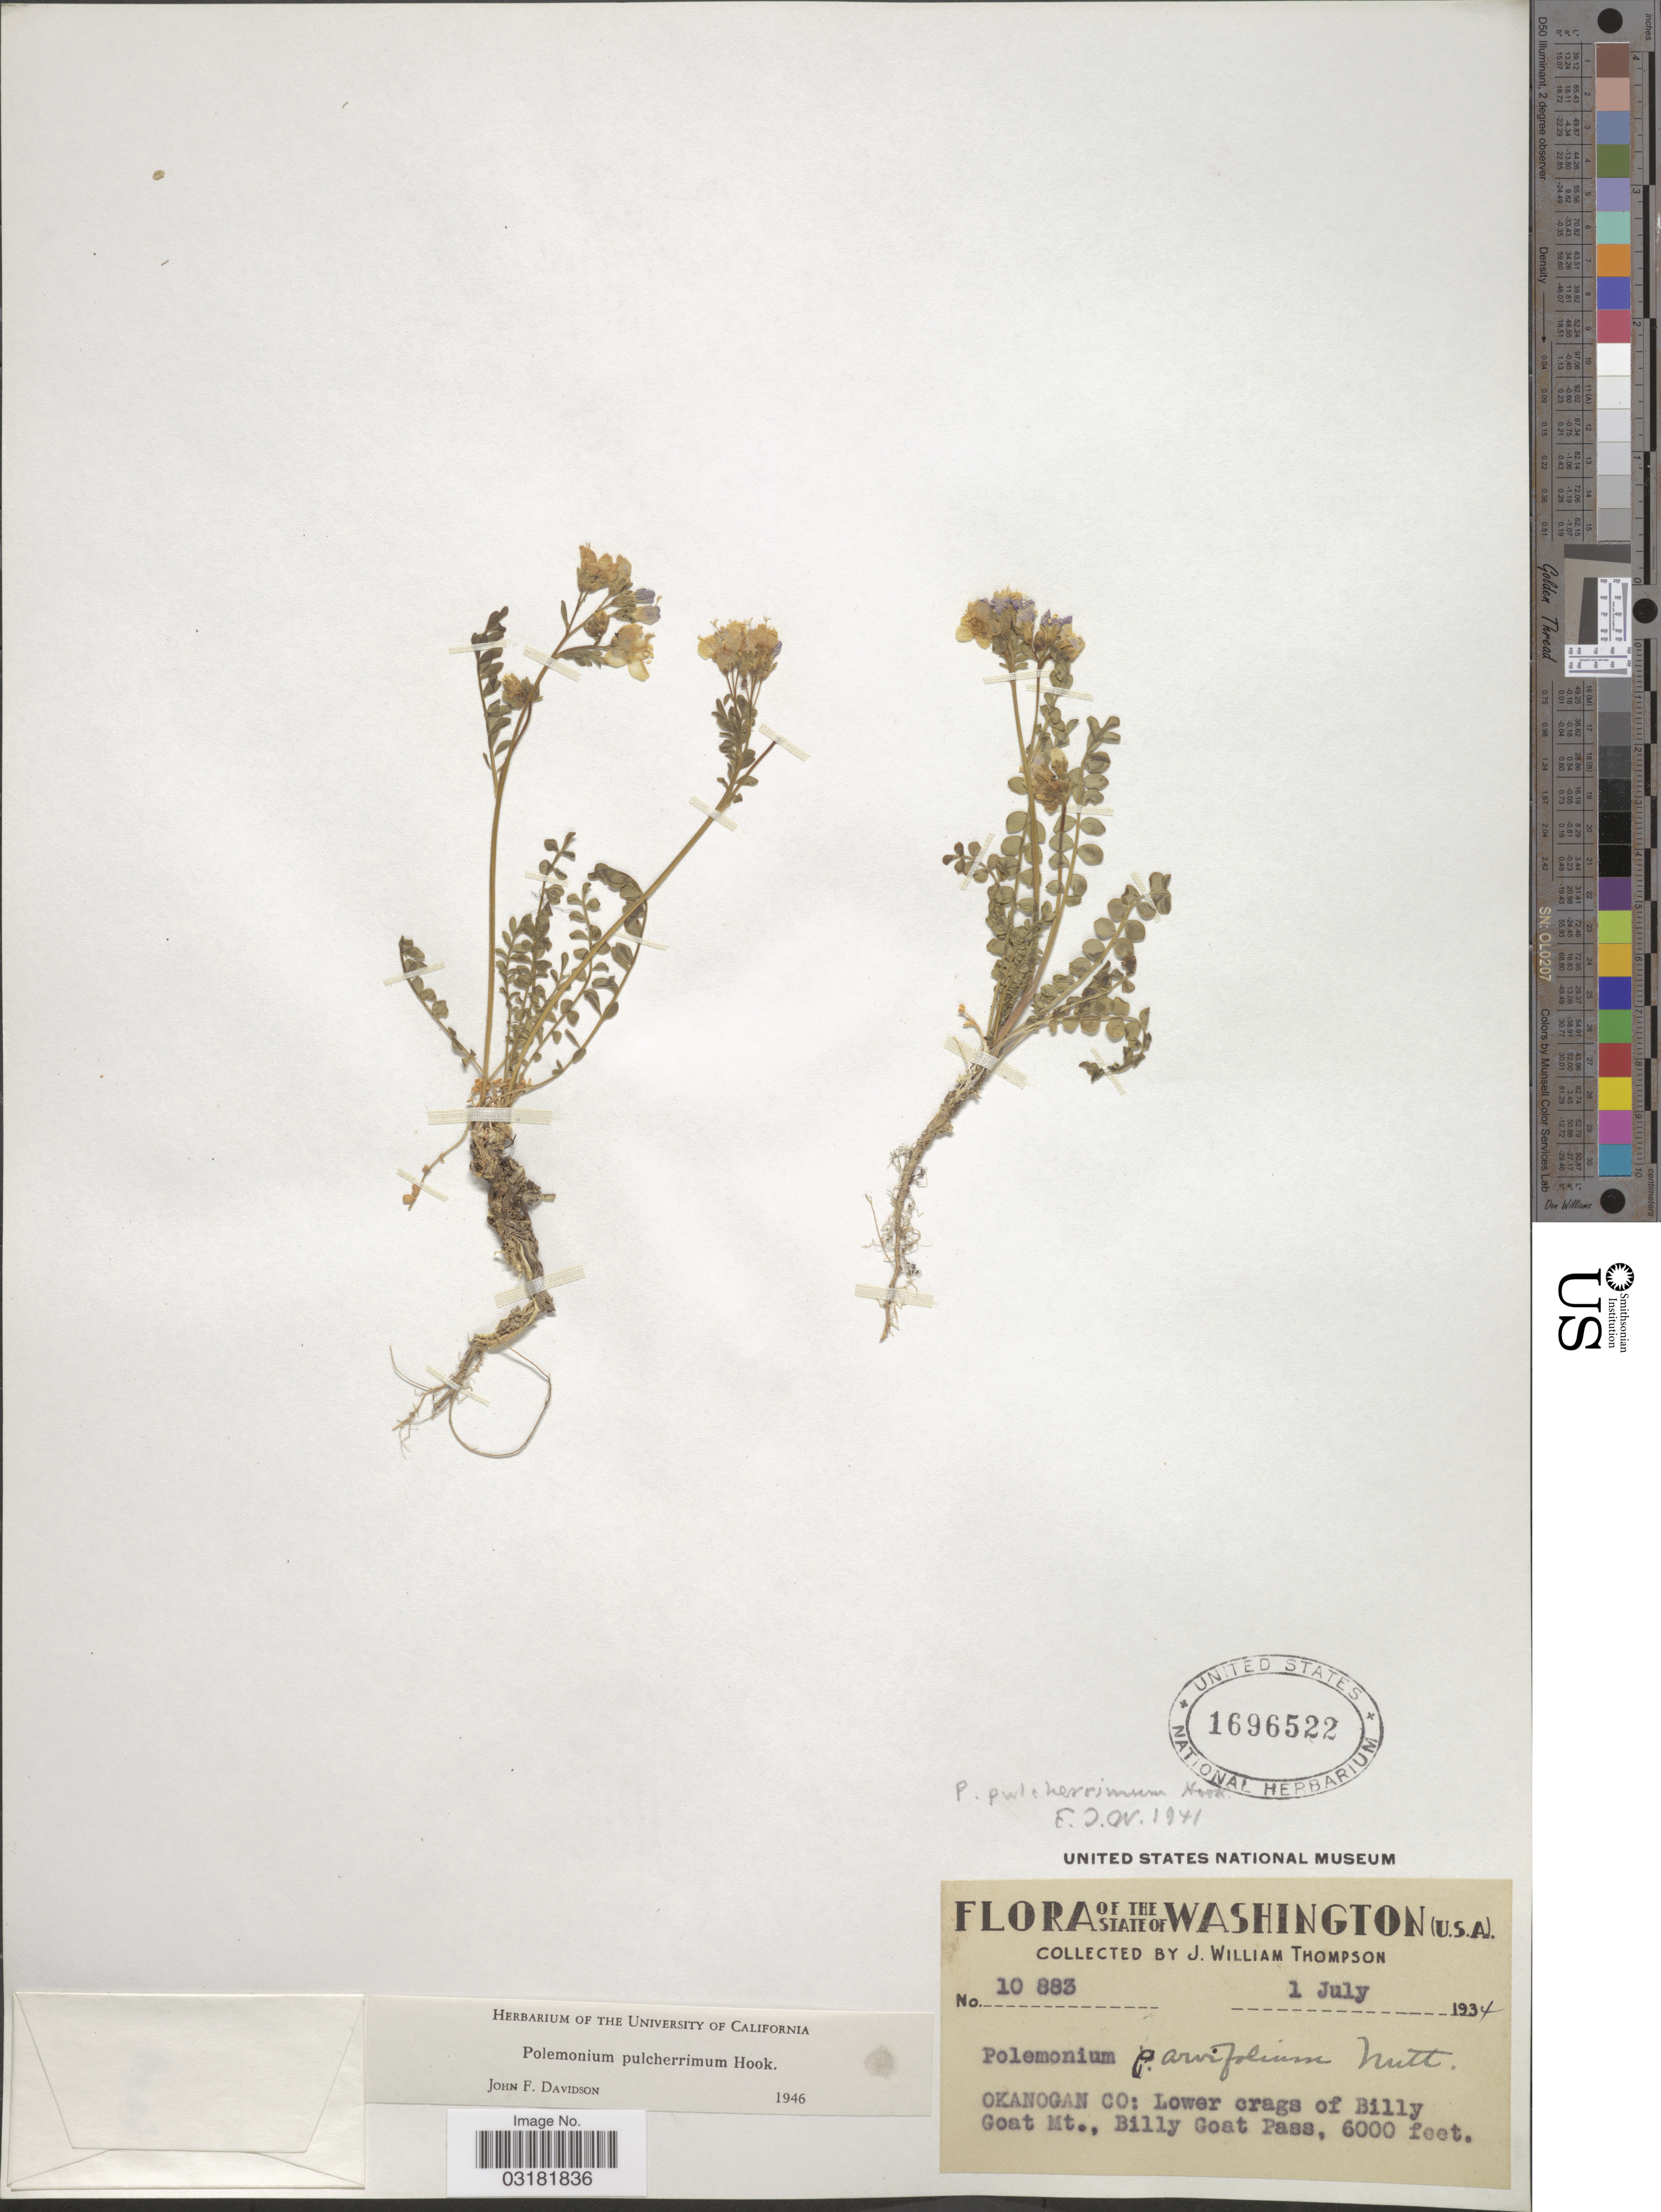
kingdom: Plantae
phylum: Tracheophyta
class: Magnoliopsida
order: Ericales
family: Polemoniaceae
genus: Polemonium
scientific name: Polemonium pulcherrimum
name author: Hook.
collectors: J. W. Thompson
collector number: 10883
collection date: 1934-07-01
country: United States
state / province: Washington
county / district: Okanogan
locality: Okanogan Co: Lower crags of Billy Goat Mt., Billy Goat Pass.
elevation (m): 1829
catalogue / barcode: US 1696522